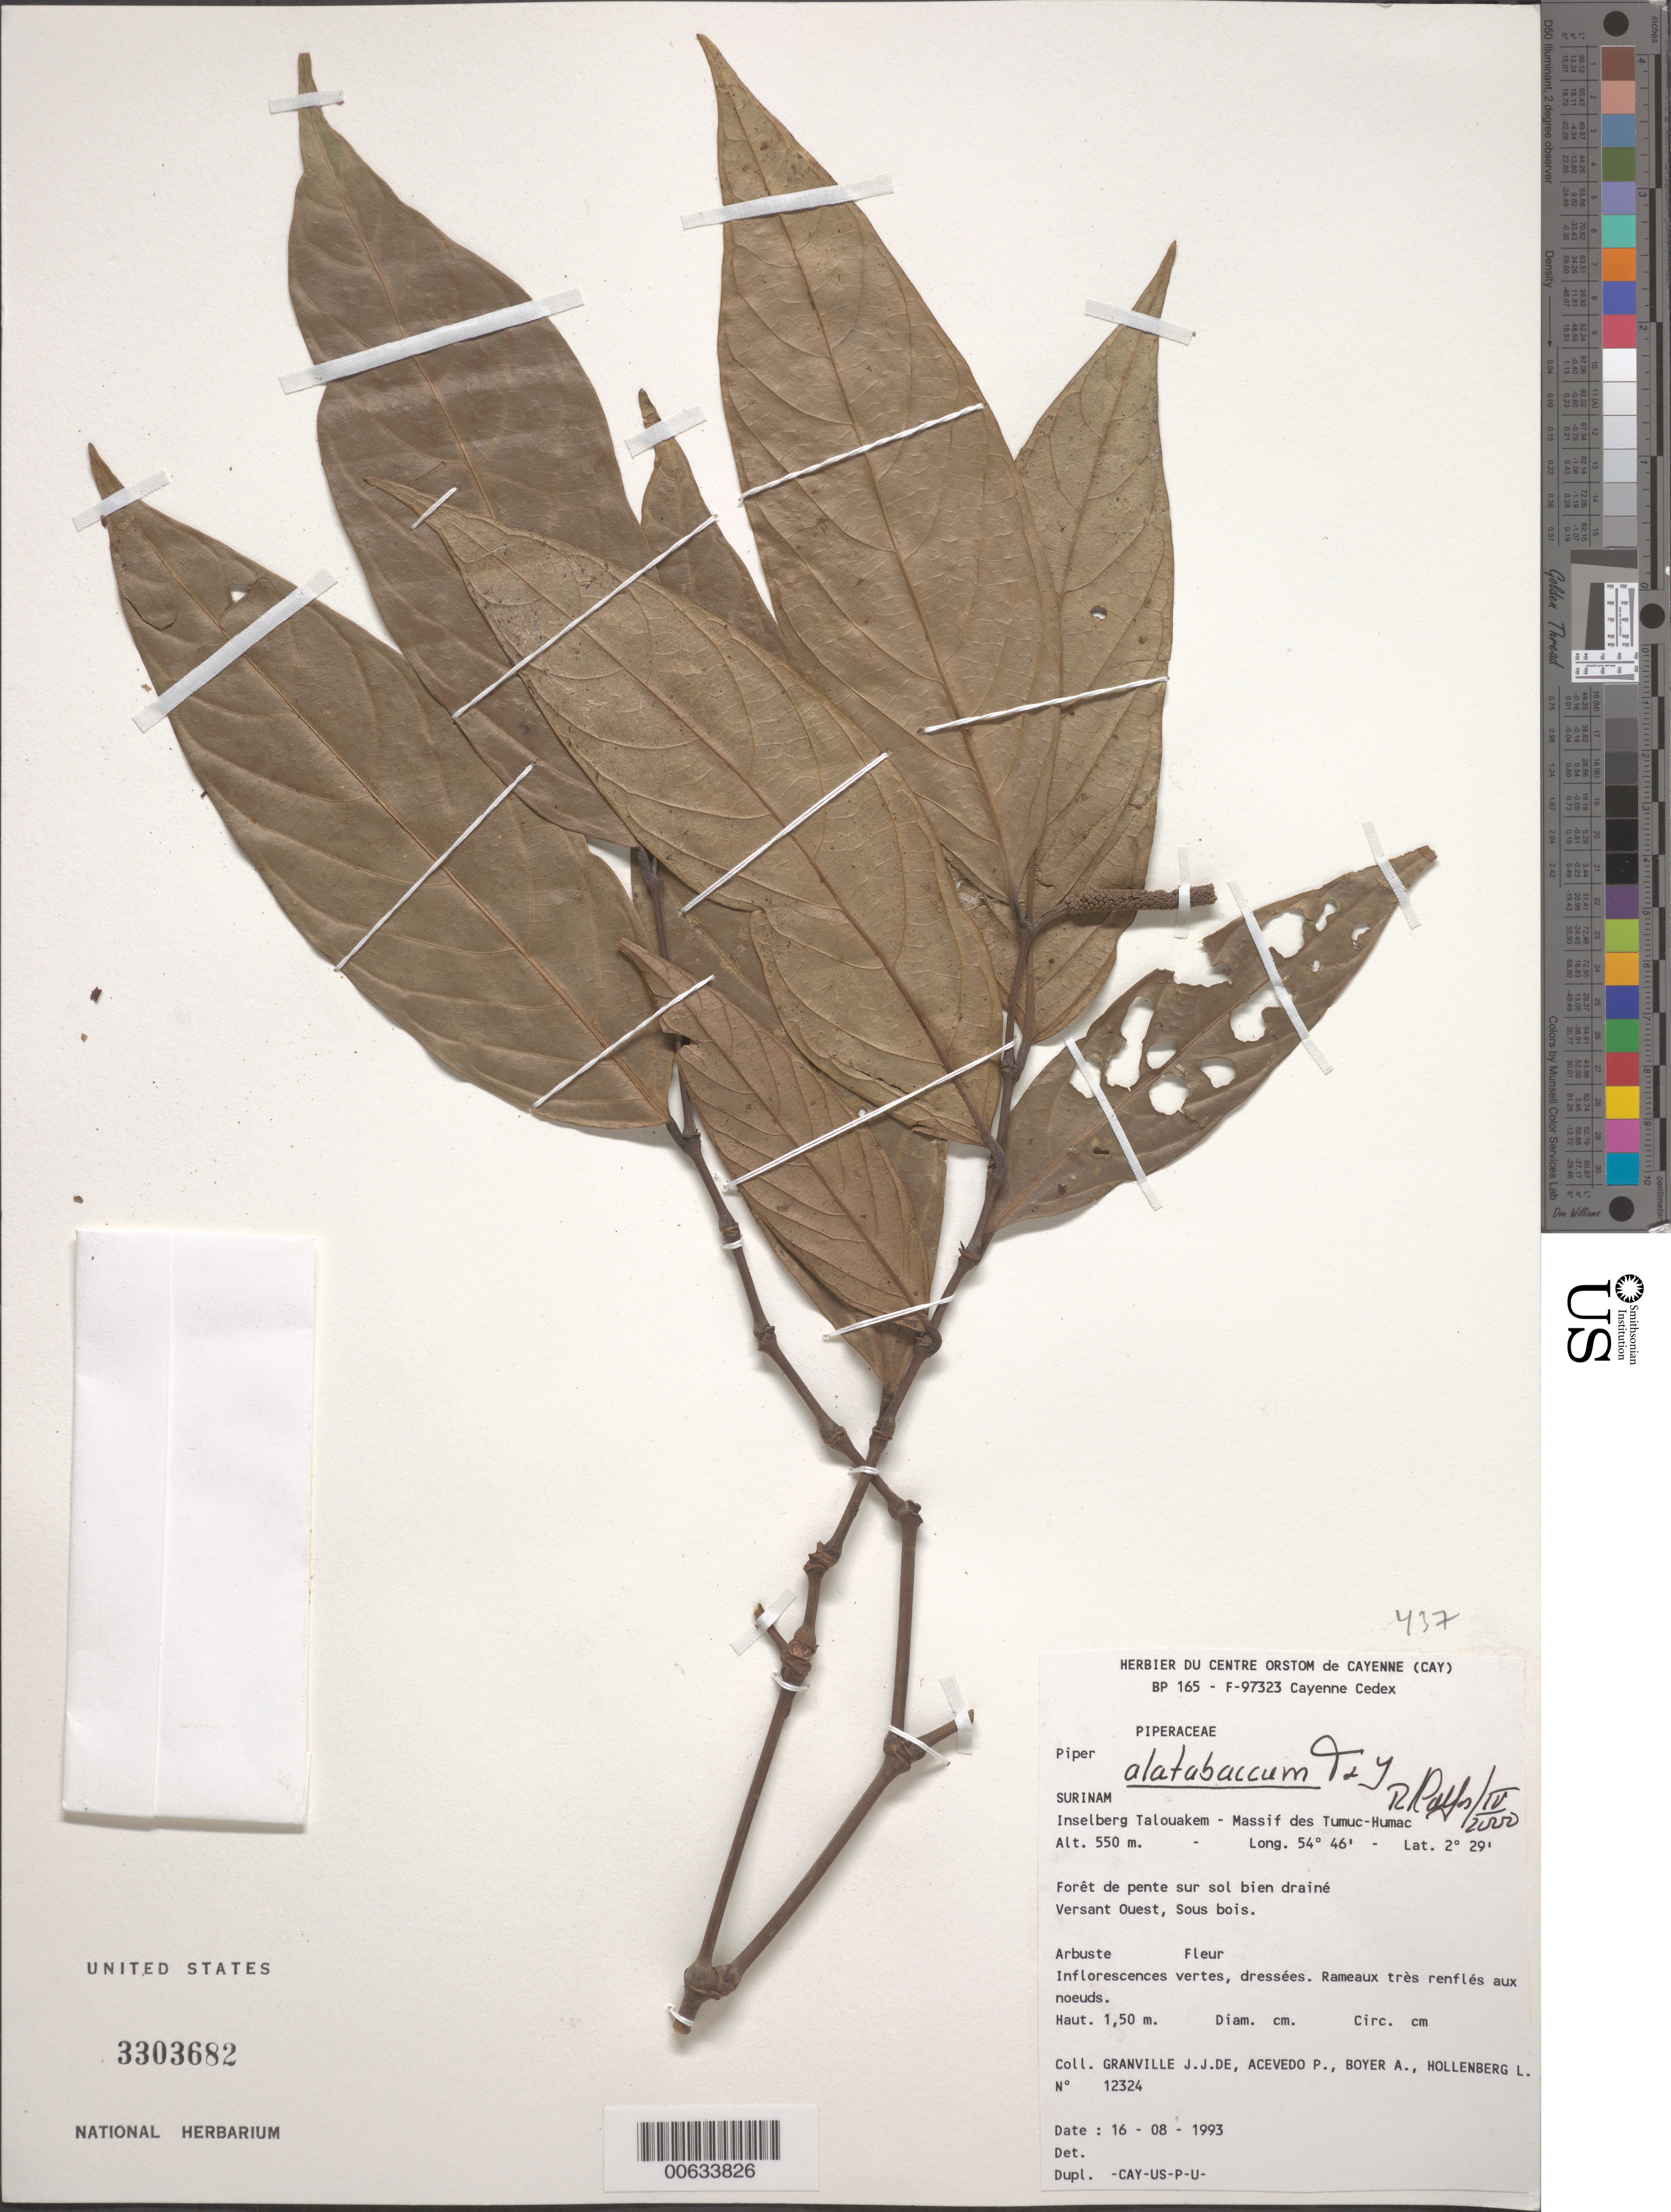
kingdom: Plantae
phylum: Tracheophyta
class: Magnoliopsida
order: Piperales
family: Piperaceae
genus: Piper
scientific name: Piper alatabaccum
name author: Trel. & Yunck.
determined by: Callejas, Ricardo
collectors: J.-J. de Granville, P. Acevedo-Rodr., A. Boyer & L. Hollenberg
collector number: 12324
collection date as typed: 16-Aug-93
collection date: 1993-08-16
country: Suriname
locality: Inselberg Talouakem, Massif des Tumuc-Humac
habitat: Forêt de pente sur sol bien drainé. Versant Ouest, Sous bois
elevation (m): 550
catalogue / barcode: US 3303682